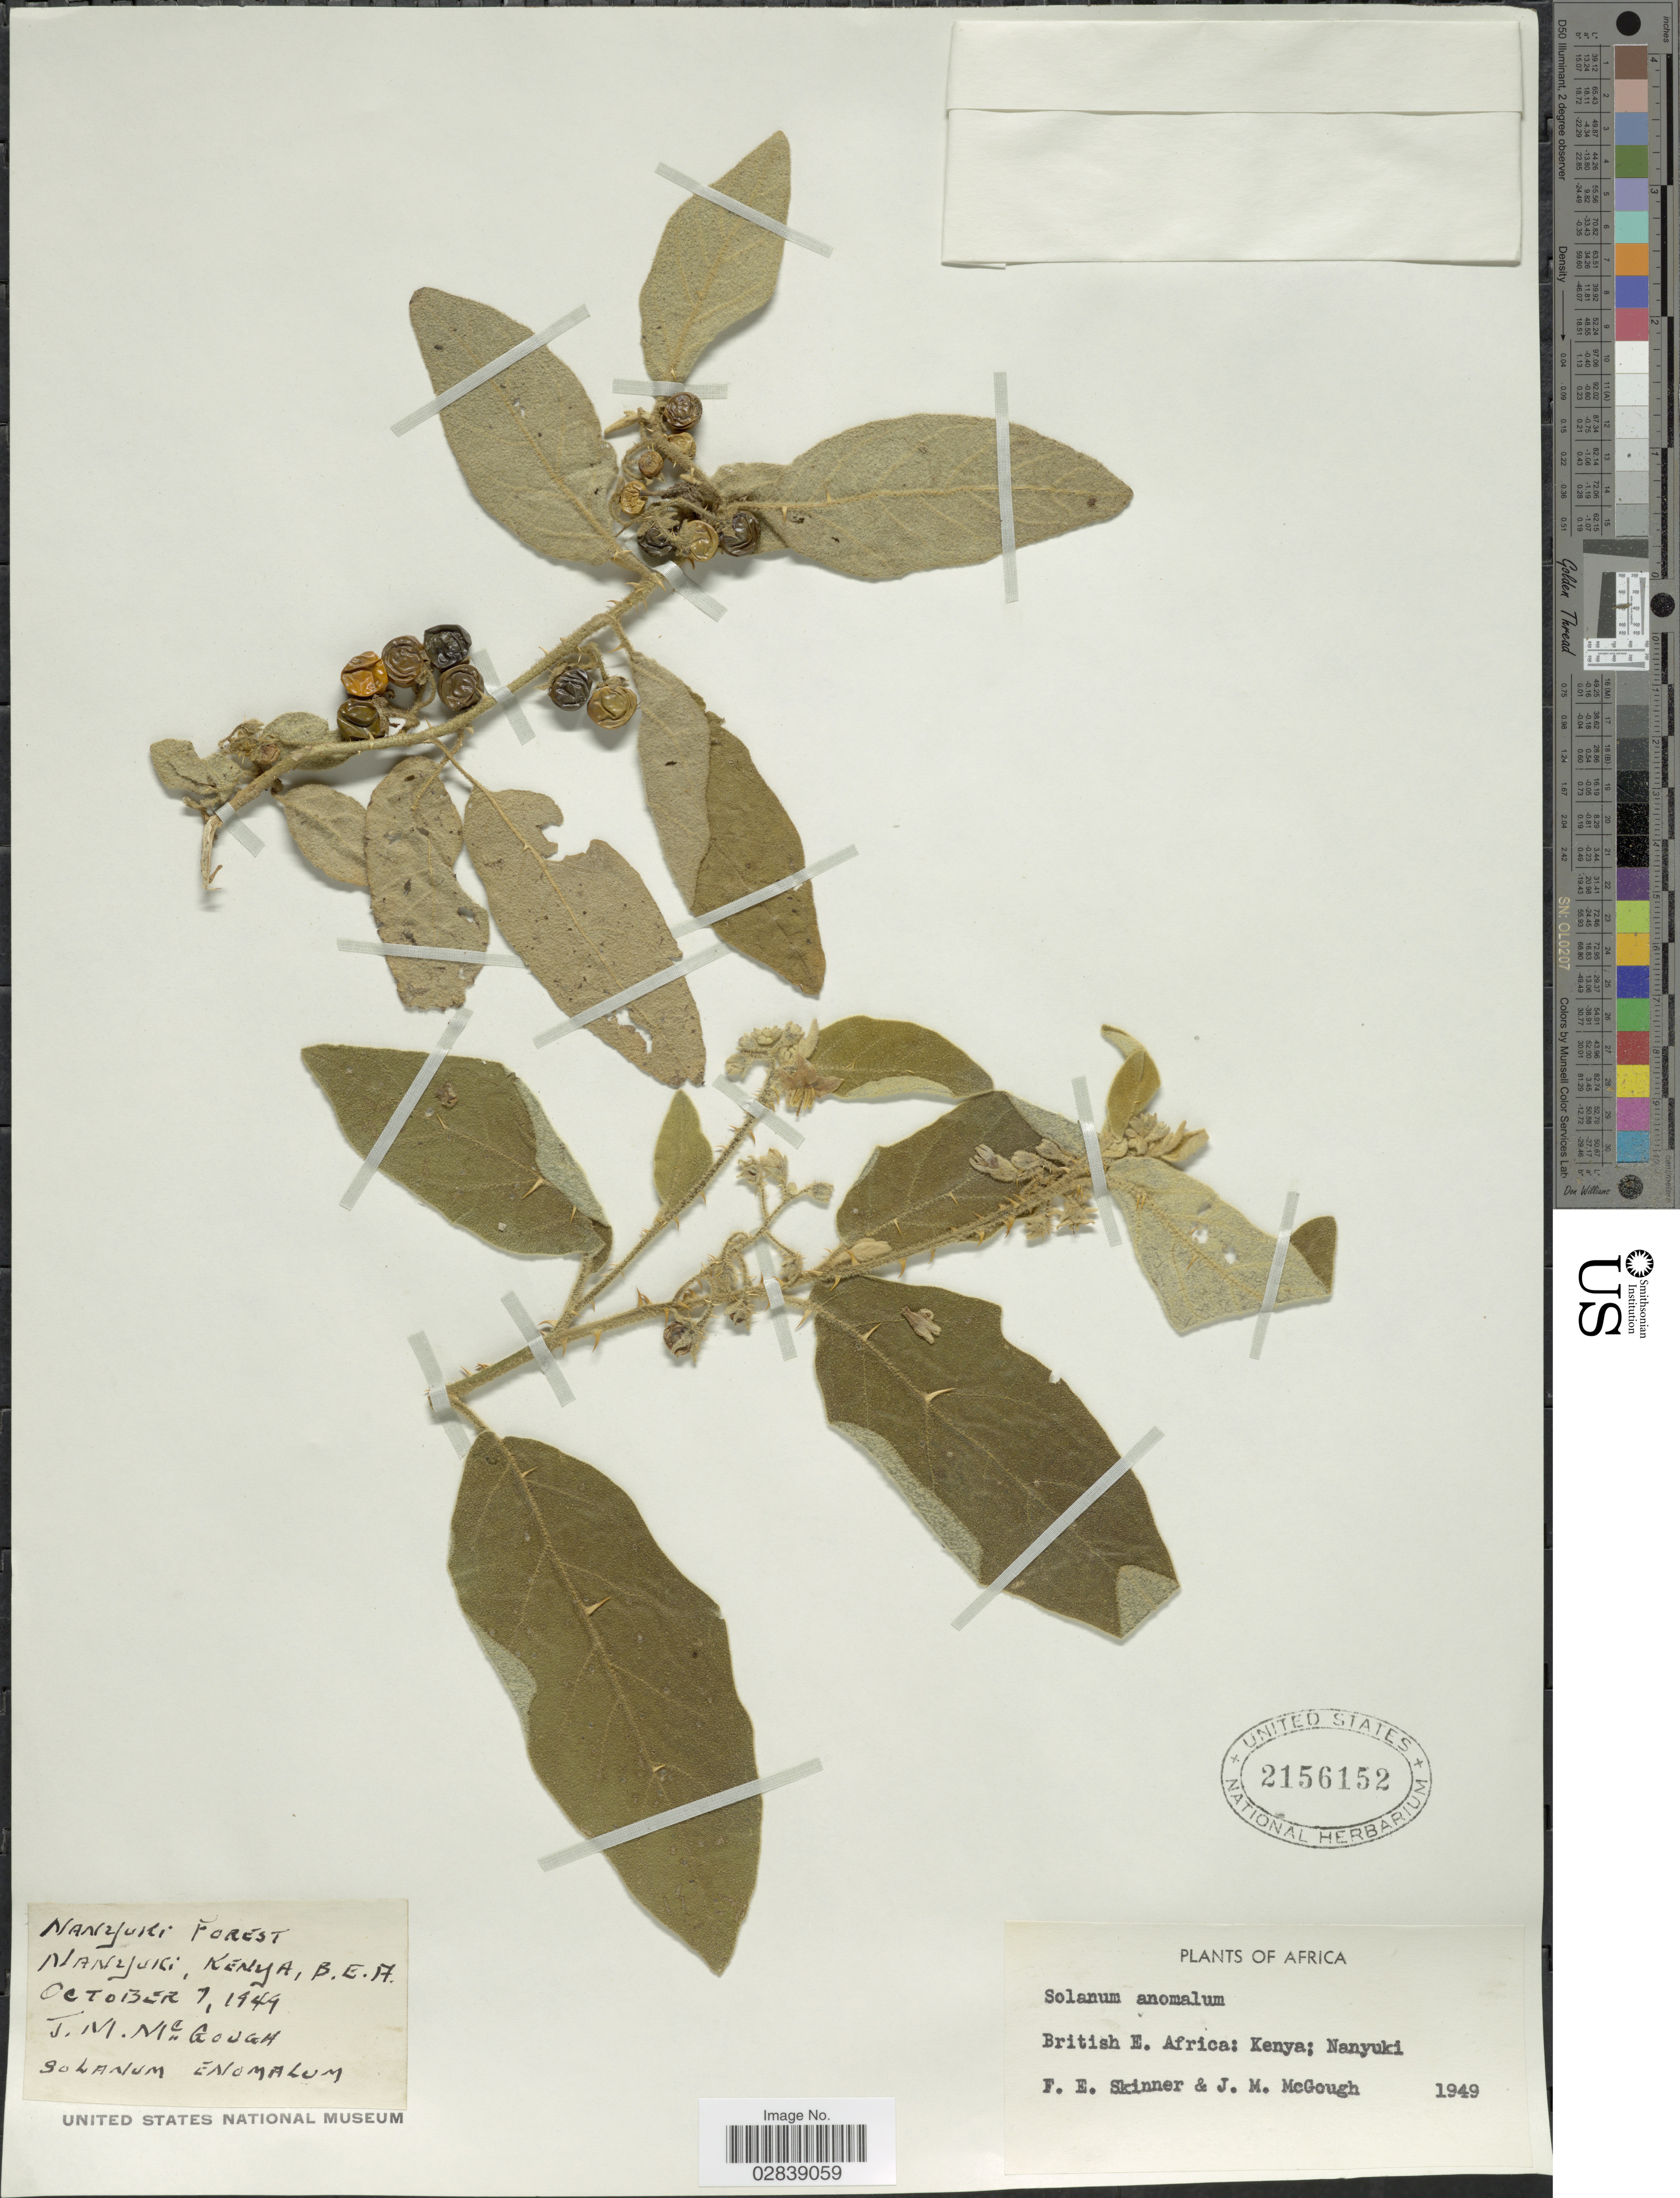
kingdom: Plantae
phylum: Tracheophyta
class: Magnoliopsida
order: Solanales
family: Solanaceae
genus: Solanum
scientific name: Solanum anomalum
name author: Thonn.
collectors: F. Skinner & J. Mcgough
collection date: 1949-10-07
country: Kenya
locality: British E. Africa: Nanyuki.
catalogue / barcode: US 2156152